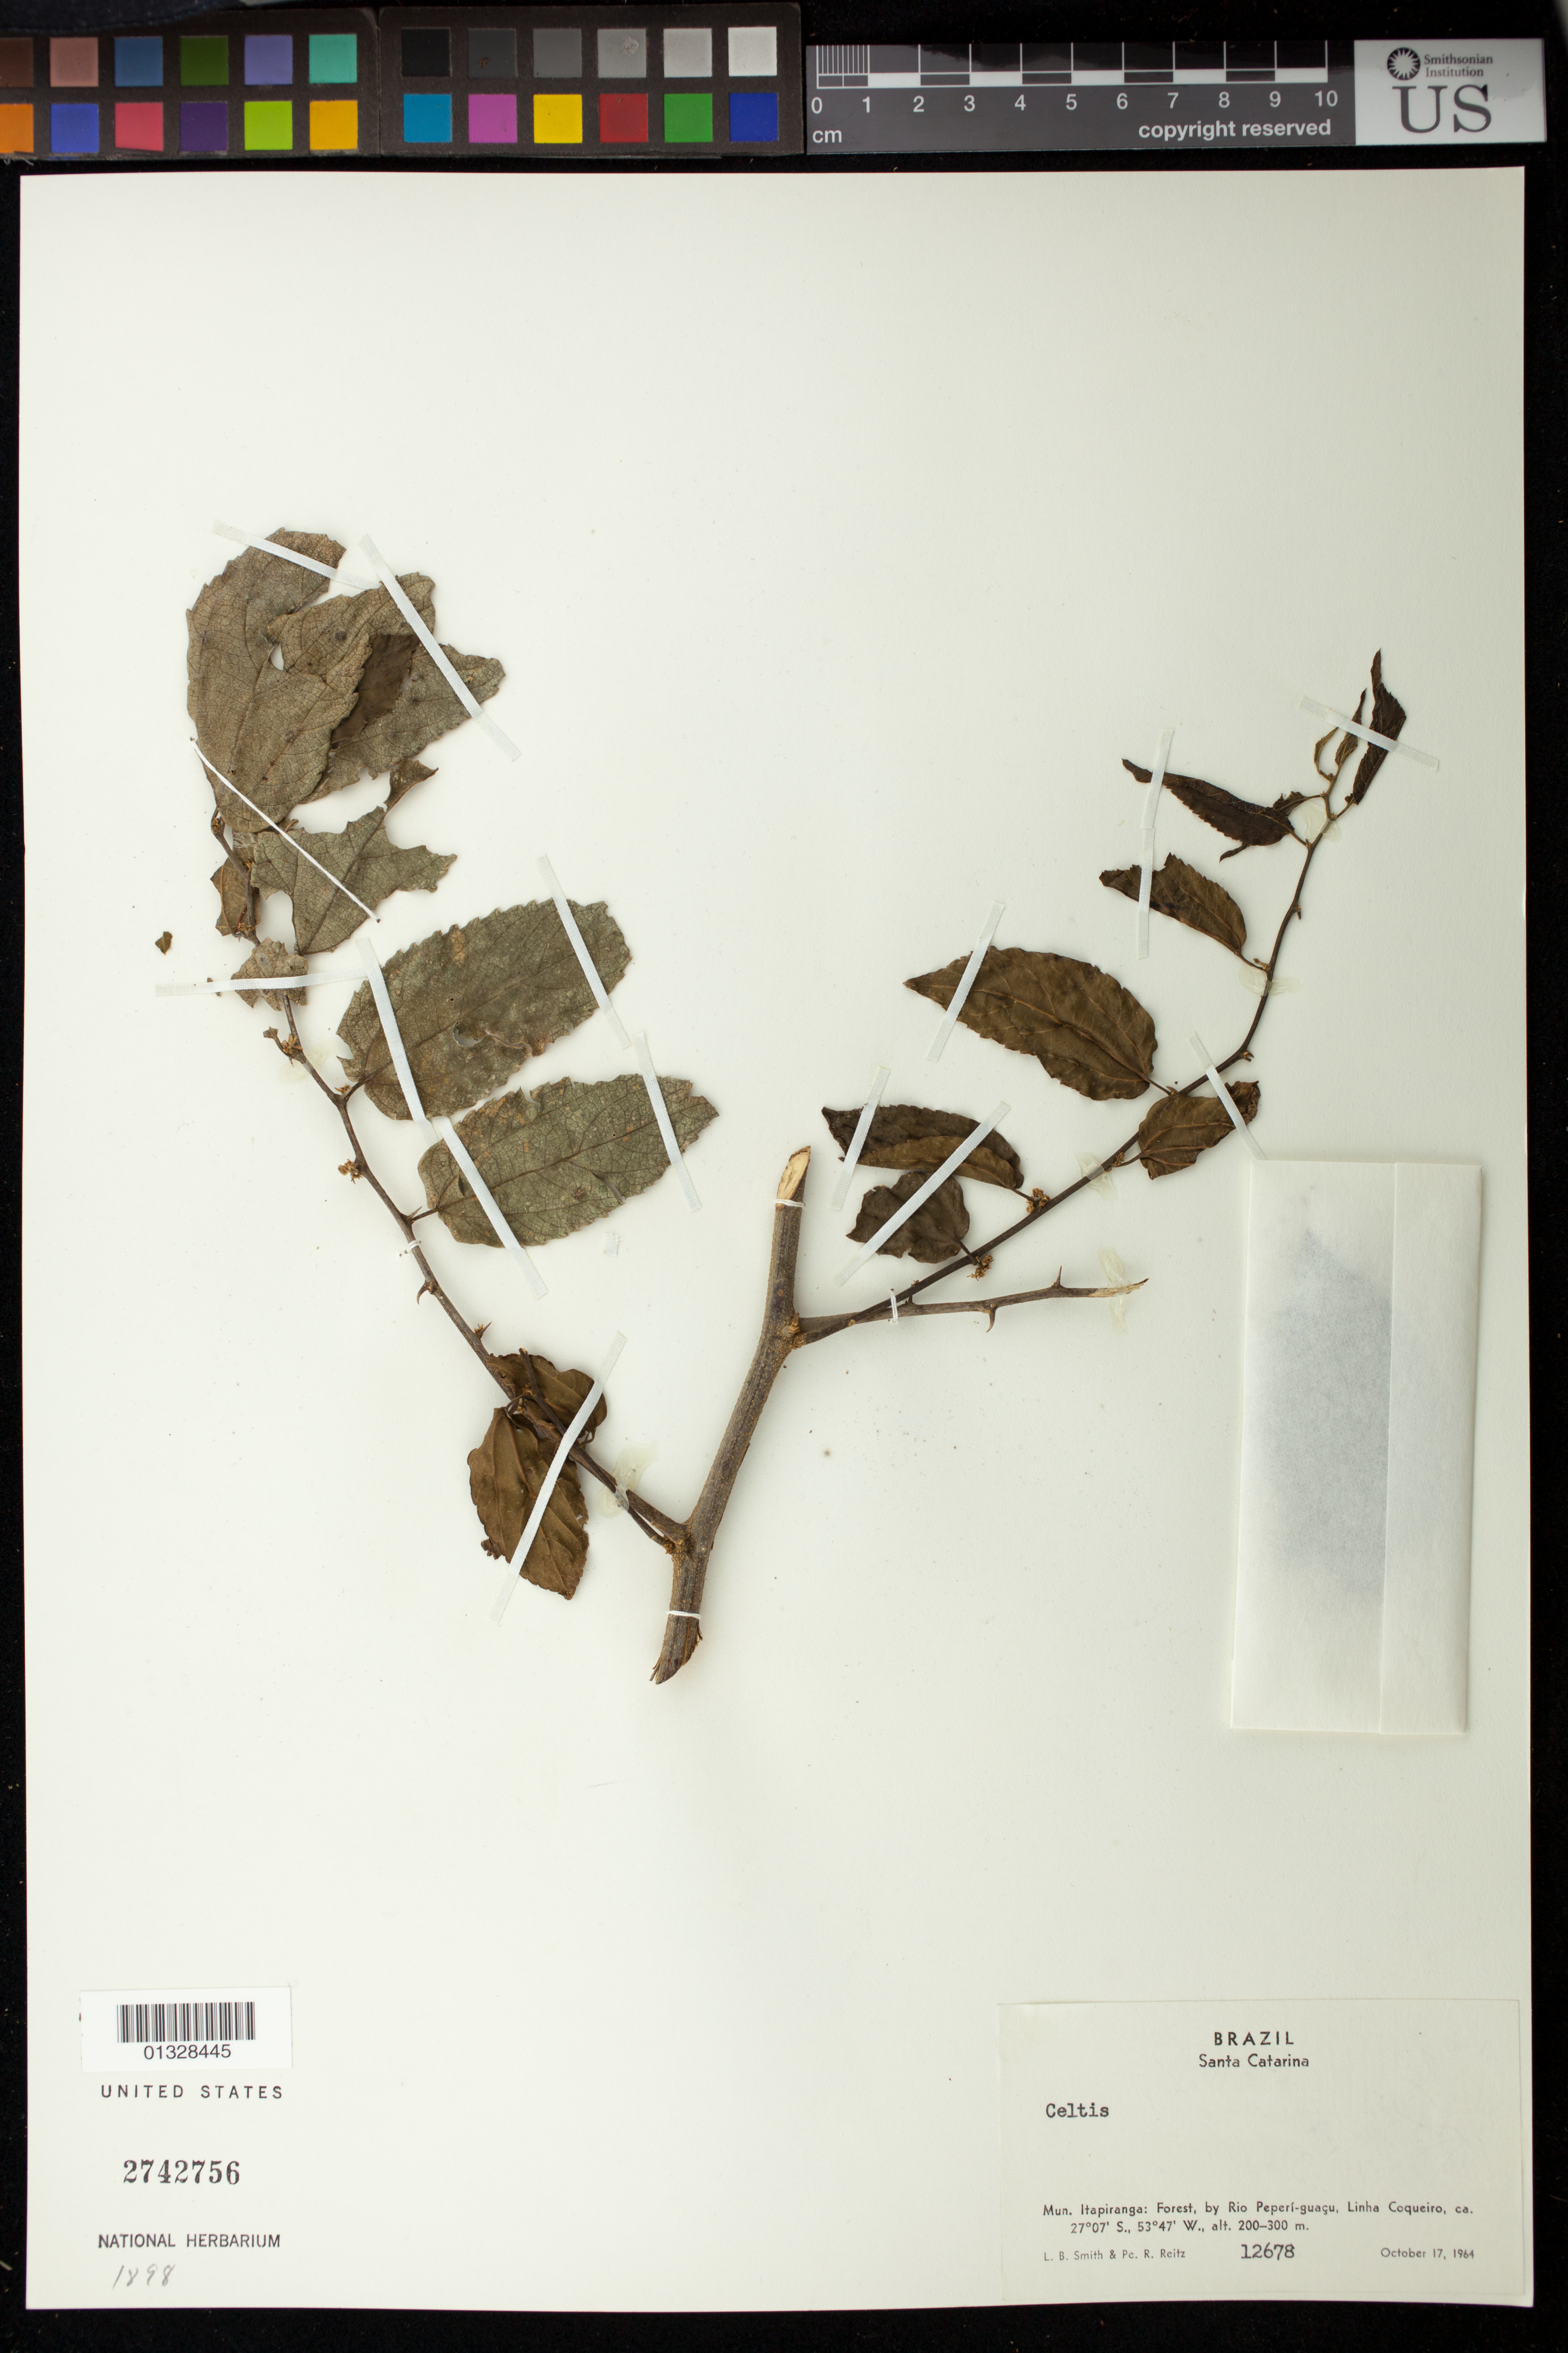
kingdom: Plantae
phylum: Tracheophyta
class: Magnoliopsida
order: Rosales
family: Cannabaceae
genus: Celtis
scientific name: Celtis sp.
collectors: L. Smith & R. Reitz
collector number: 12678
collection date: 1964-10-17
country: Brazil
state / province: Amazonas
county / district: Itapiranga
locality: By Rio Peperí-guaçu, Linha Coqueiro.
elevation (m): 200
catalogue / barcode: US 2742756